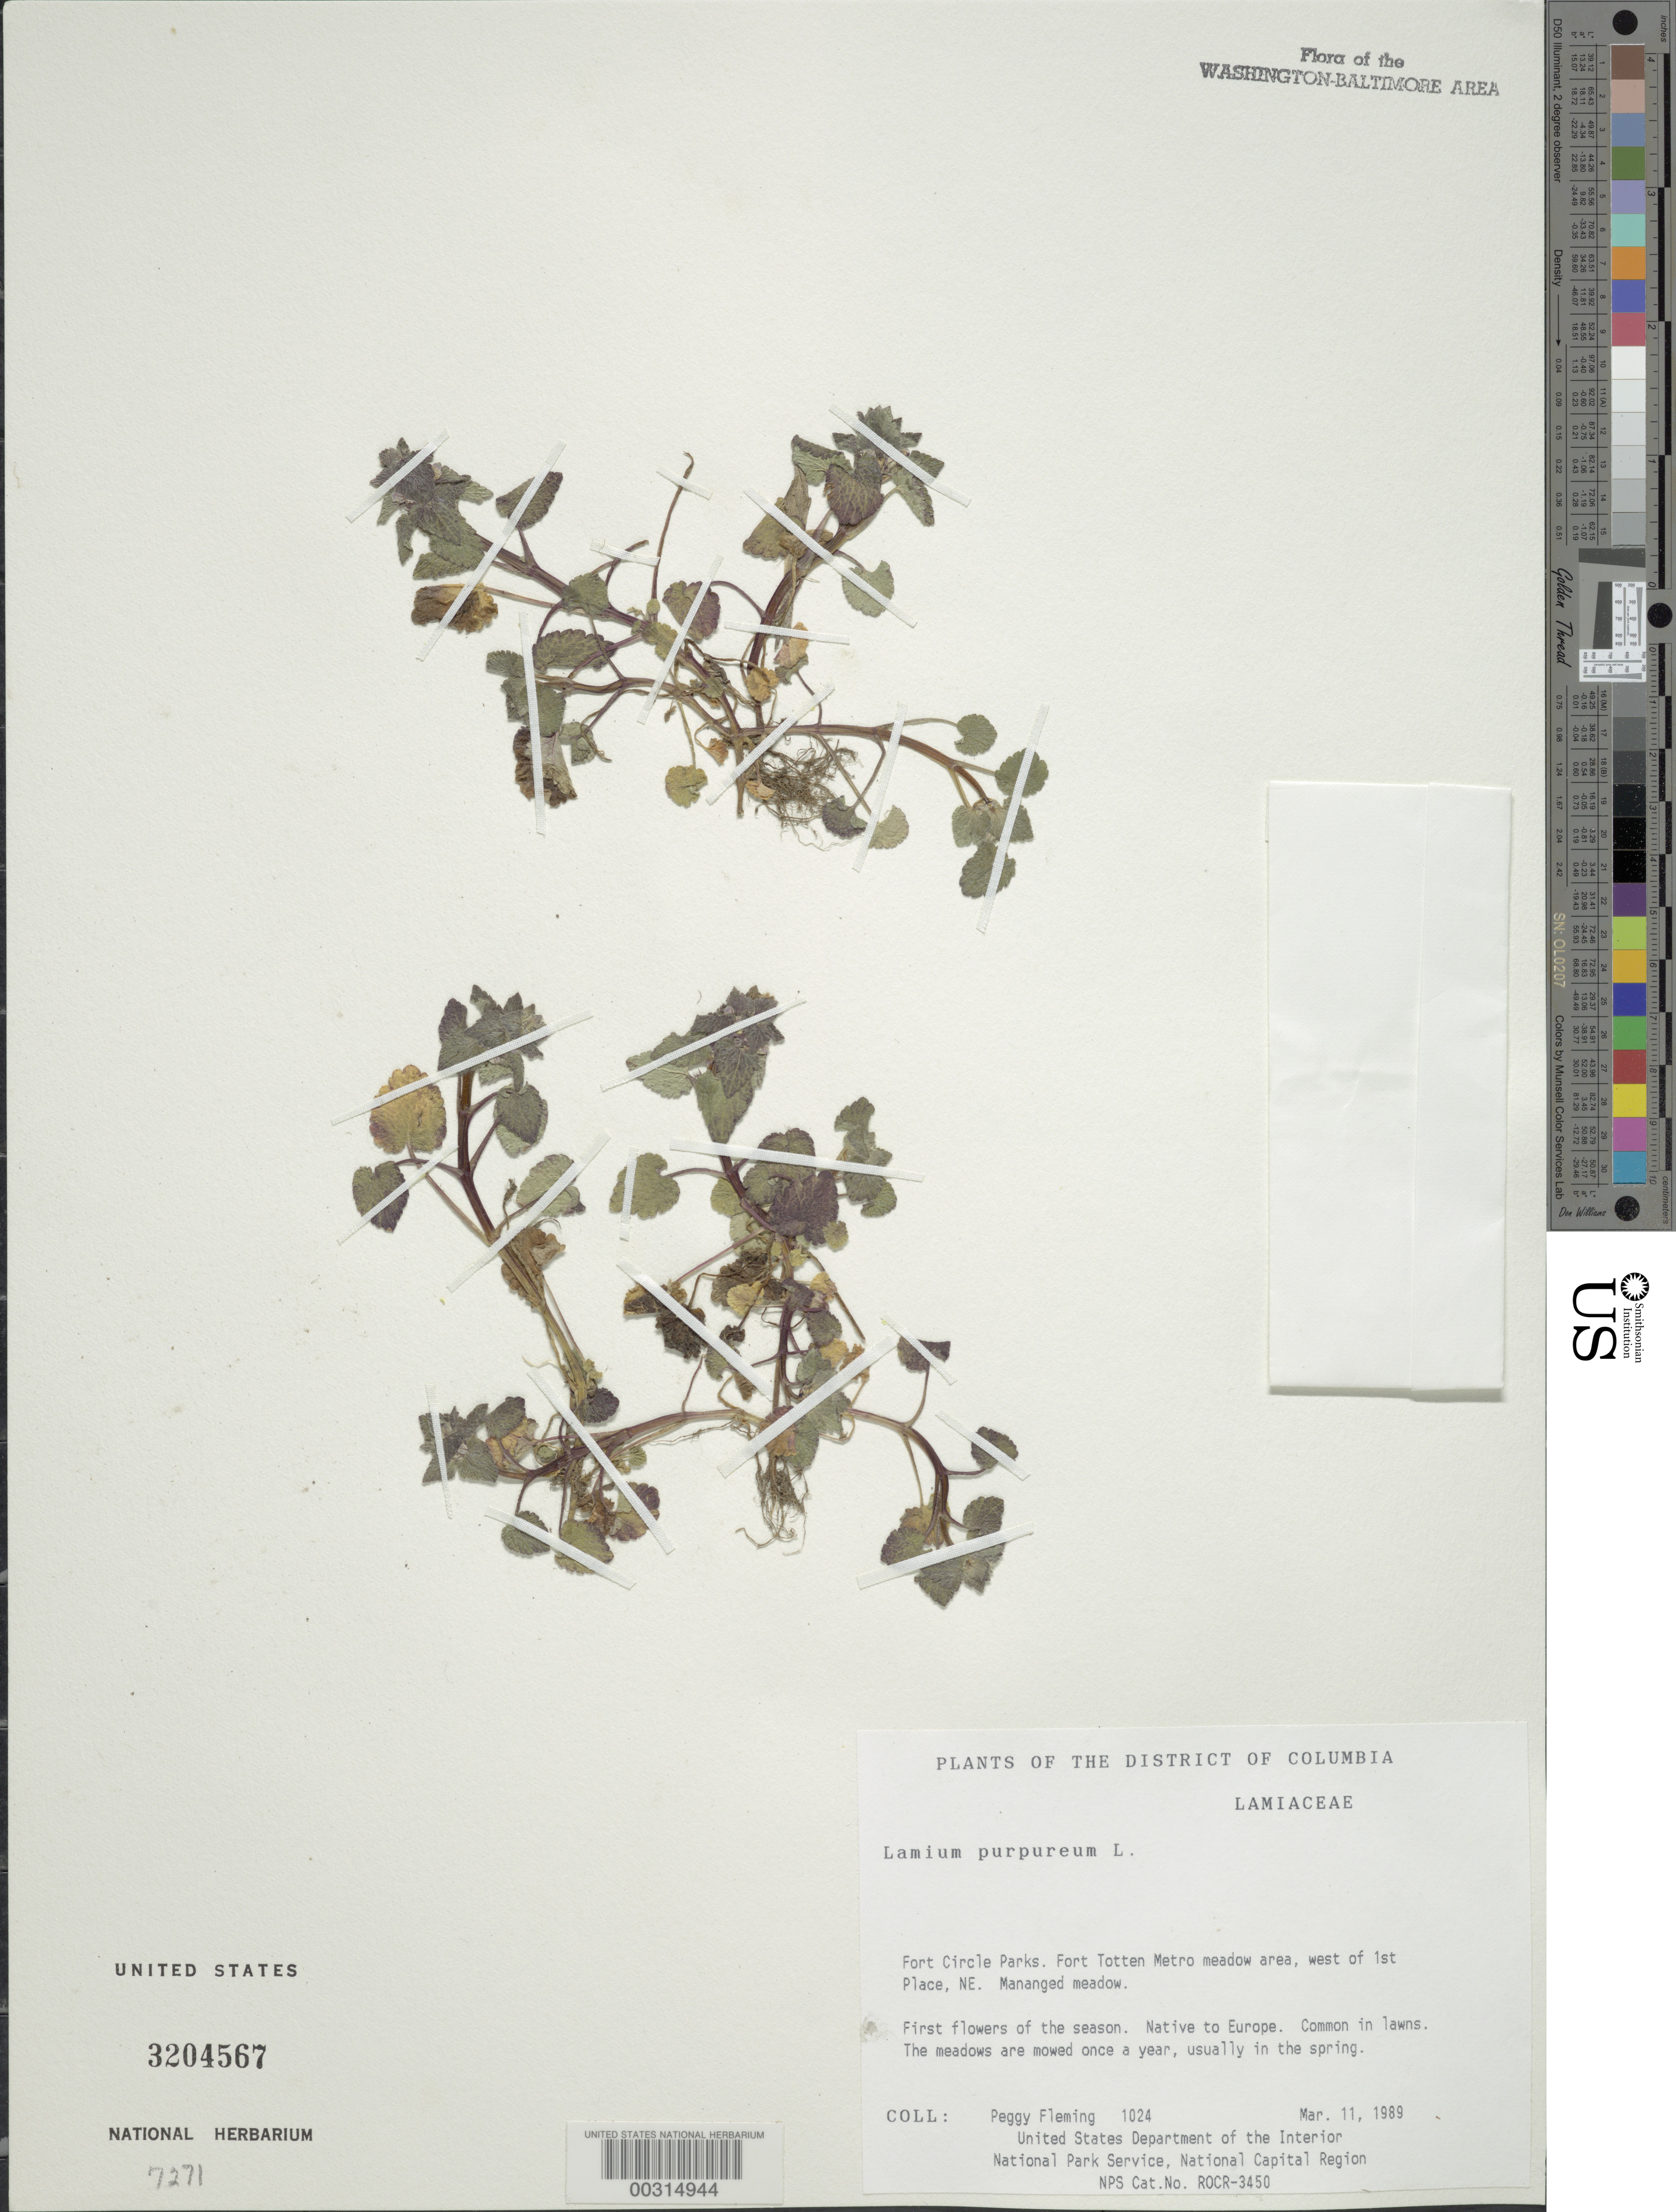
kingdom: Plantae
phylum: Tracheophyta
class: Magnoliopsida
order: Lamiales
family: Lamiaceae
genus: Lamium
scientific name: Lamium purpureum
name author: L.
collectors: P. Fleming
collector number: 1024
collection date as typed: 11 Mar 1989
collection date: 1989-03-11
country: United States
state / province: District of Columbia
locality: Fort Circle Parks, Fort Totten Metro Meadow, W of 1st Place, NE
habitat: Managed meadow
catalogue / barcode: US 3204567